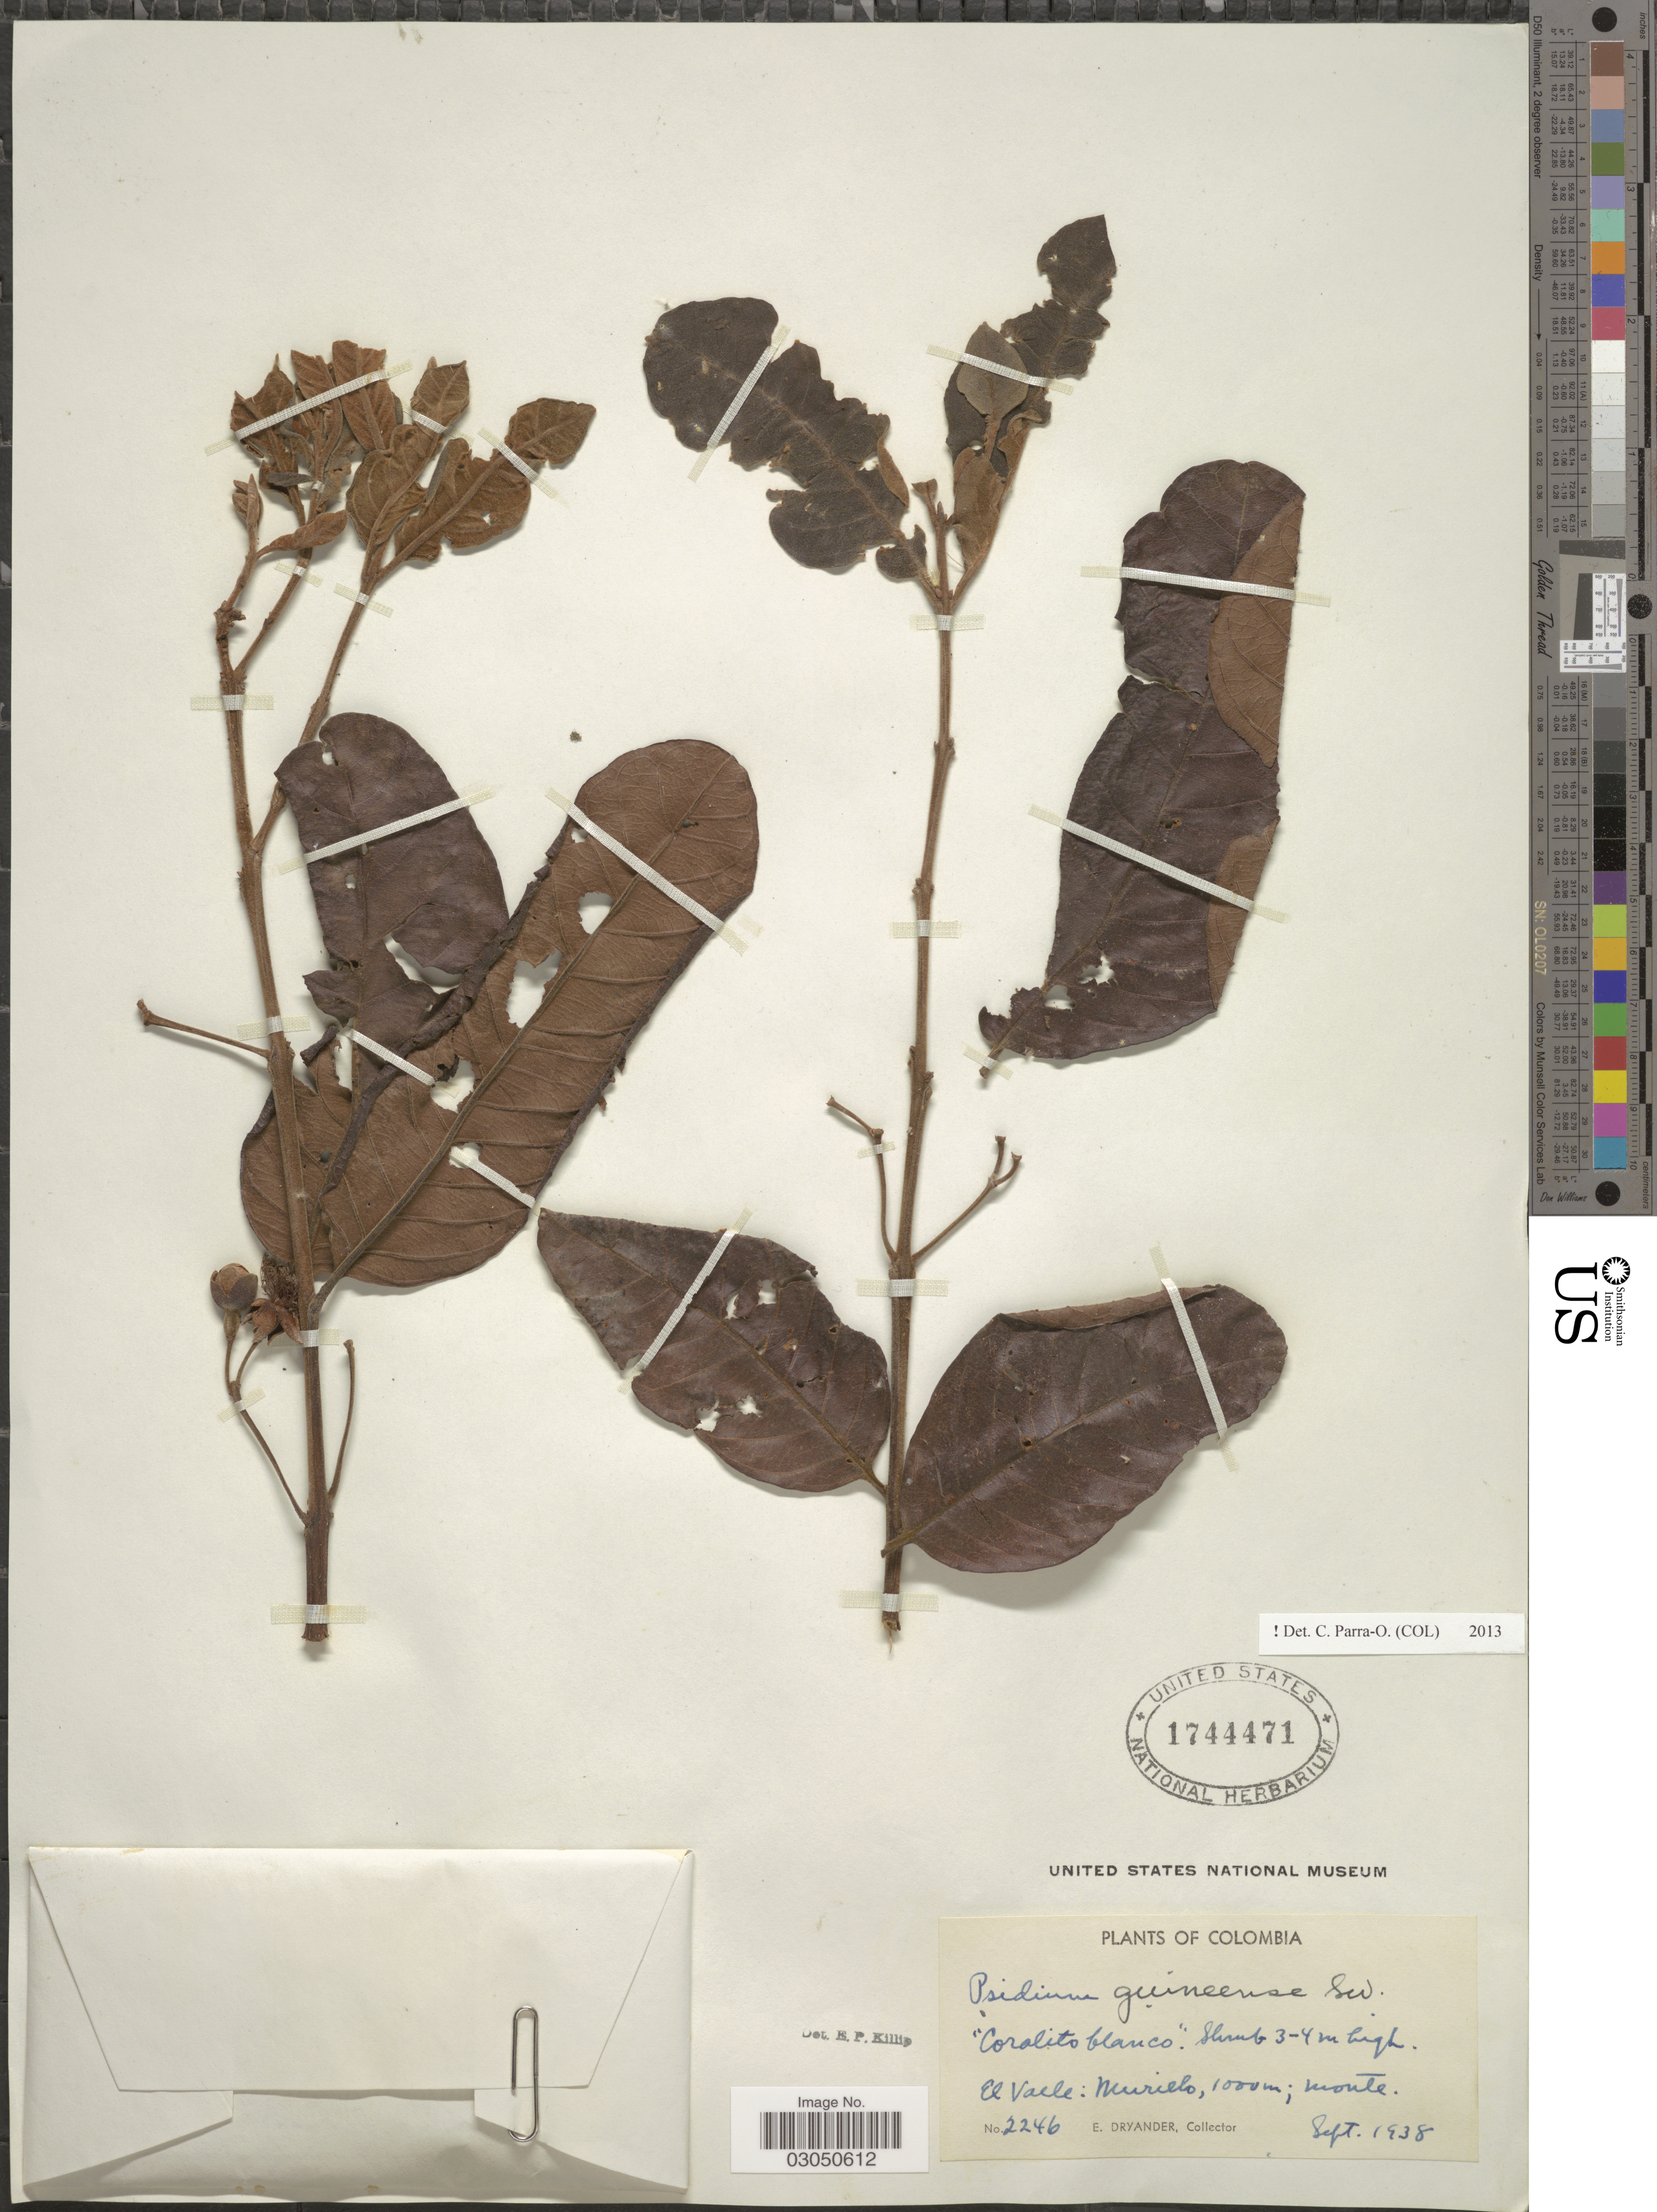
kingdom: Plantae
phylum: Tracheophyta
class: Magnoliopsida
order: Myrtales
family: Myrtaceae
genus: Psidium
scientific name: Psidium guineense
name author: Sw.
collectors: E. Dryander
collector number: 2246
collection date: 1938-09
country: Colombia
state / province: Valle del Cauca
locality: El Valle: Murillo.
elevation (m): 1000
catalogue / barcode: US 1744471